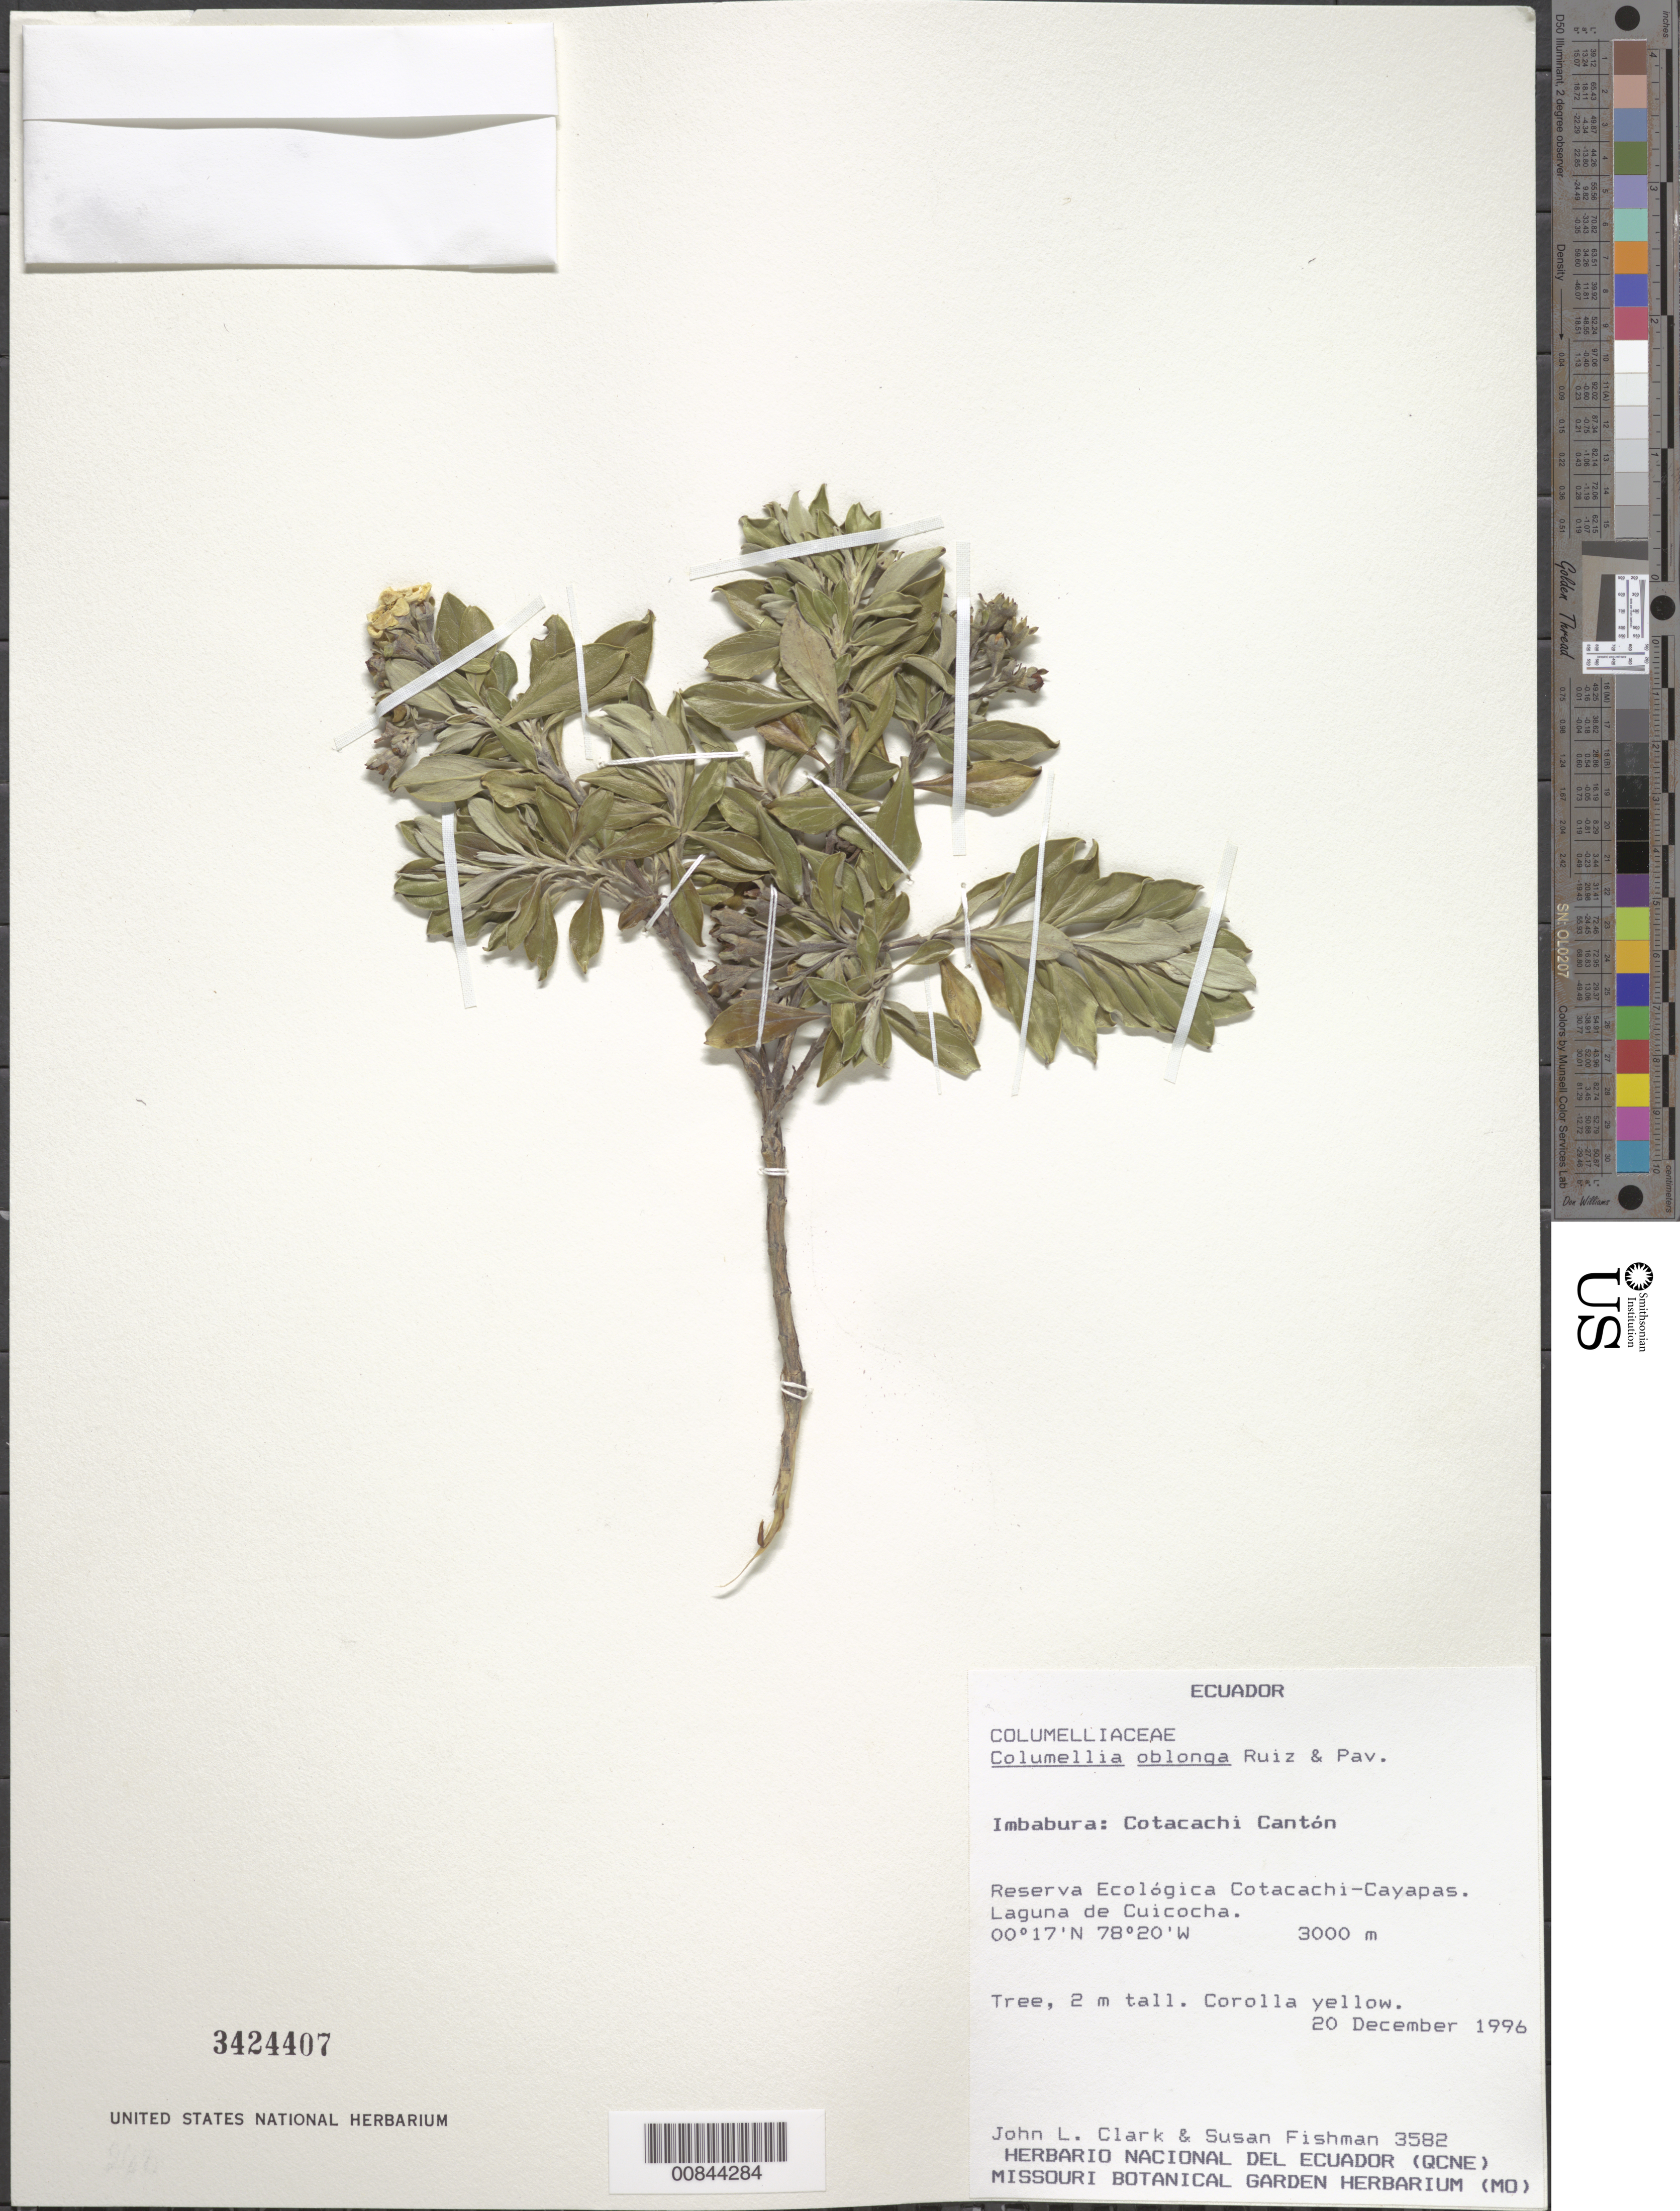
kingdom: Plantae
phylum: Tracheophyta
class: Magnoliopsida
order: Bruniales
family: Columelliaceae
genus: Columellia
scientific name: Columellia oblonga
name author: Ruiz & Pav.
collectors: J. L. Clark & S. Fishman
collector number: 3582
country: Ecuador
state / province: Imbabura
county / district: Cotacachi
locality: Reserva Ecologica Cotacachi-Cayapas, Laguna de Cuicocha.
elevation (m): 3000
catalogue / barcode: US 3424407